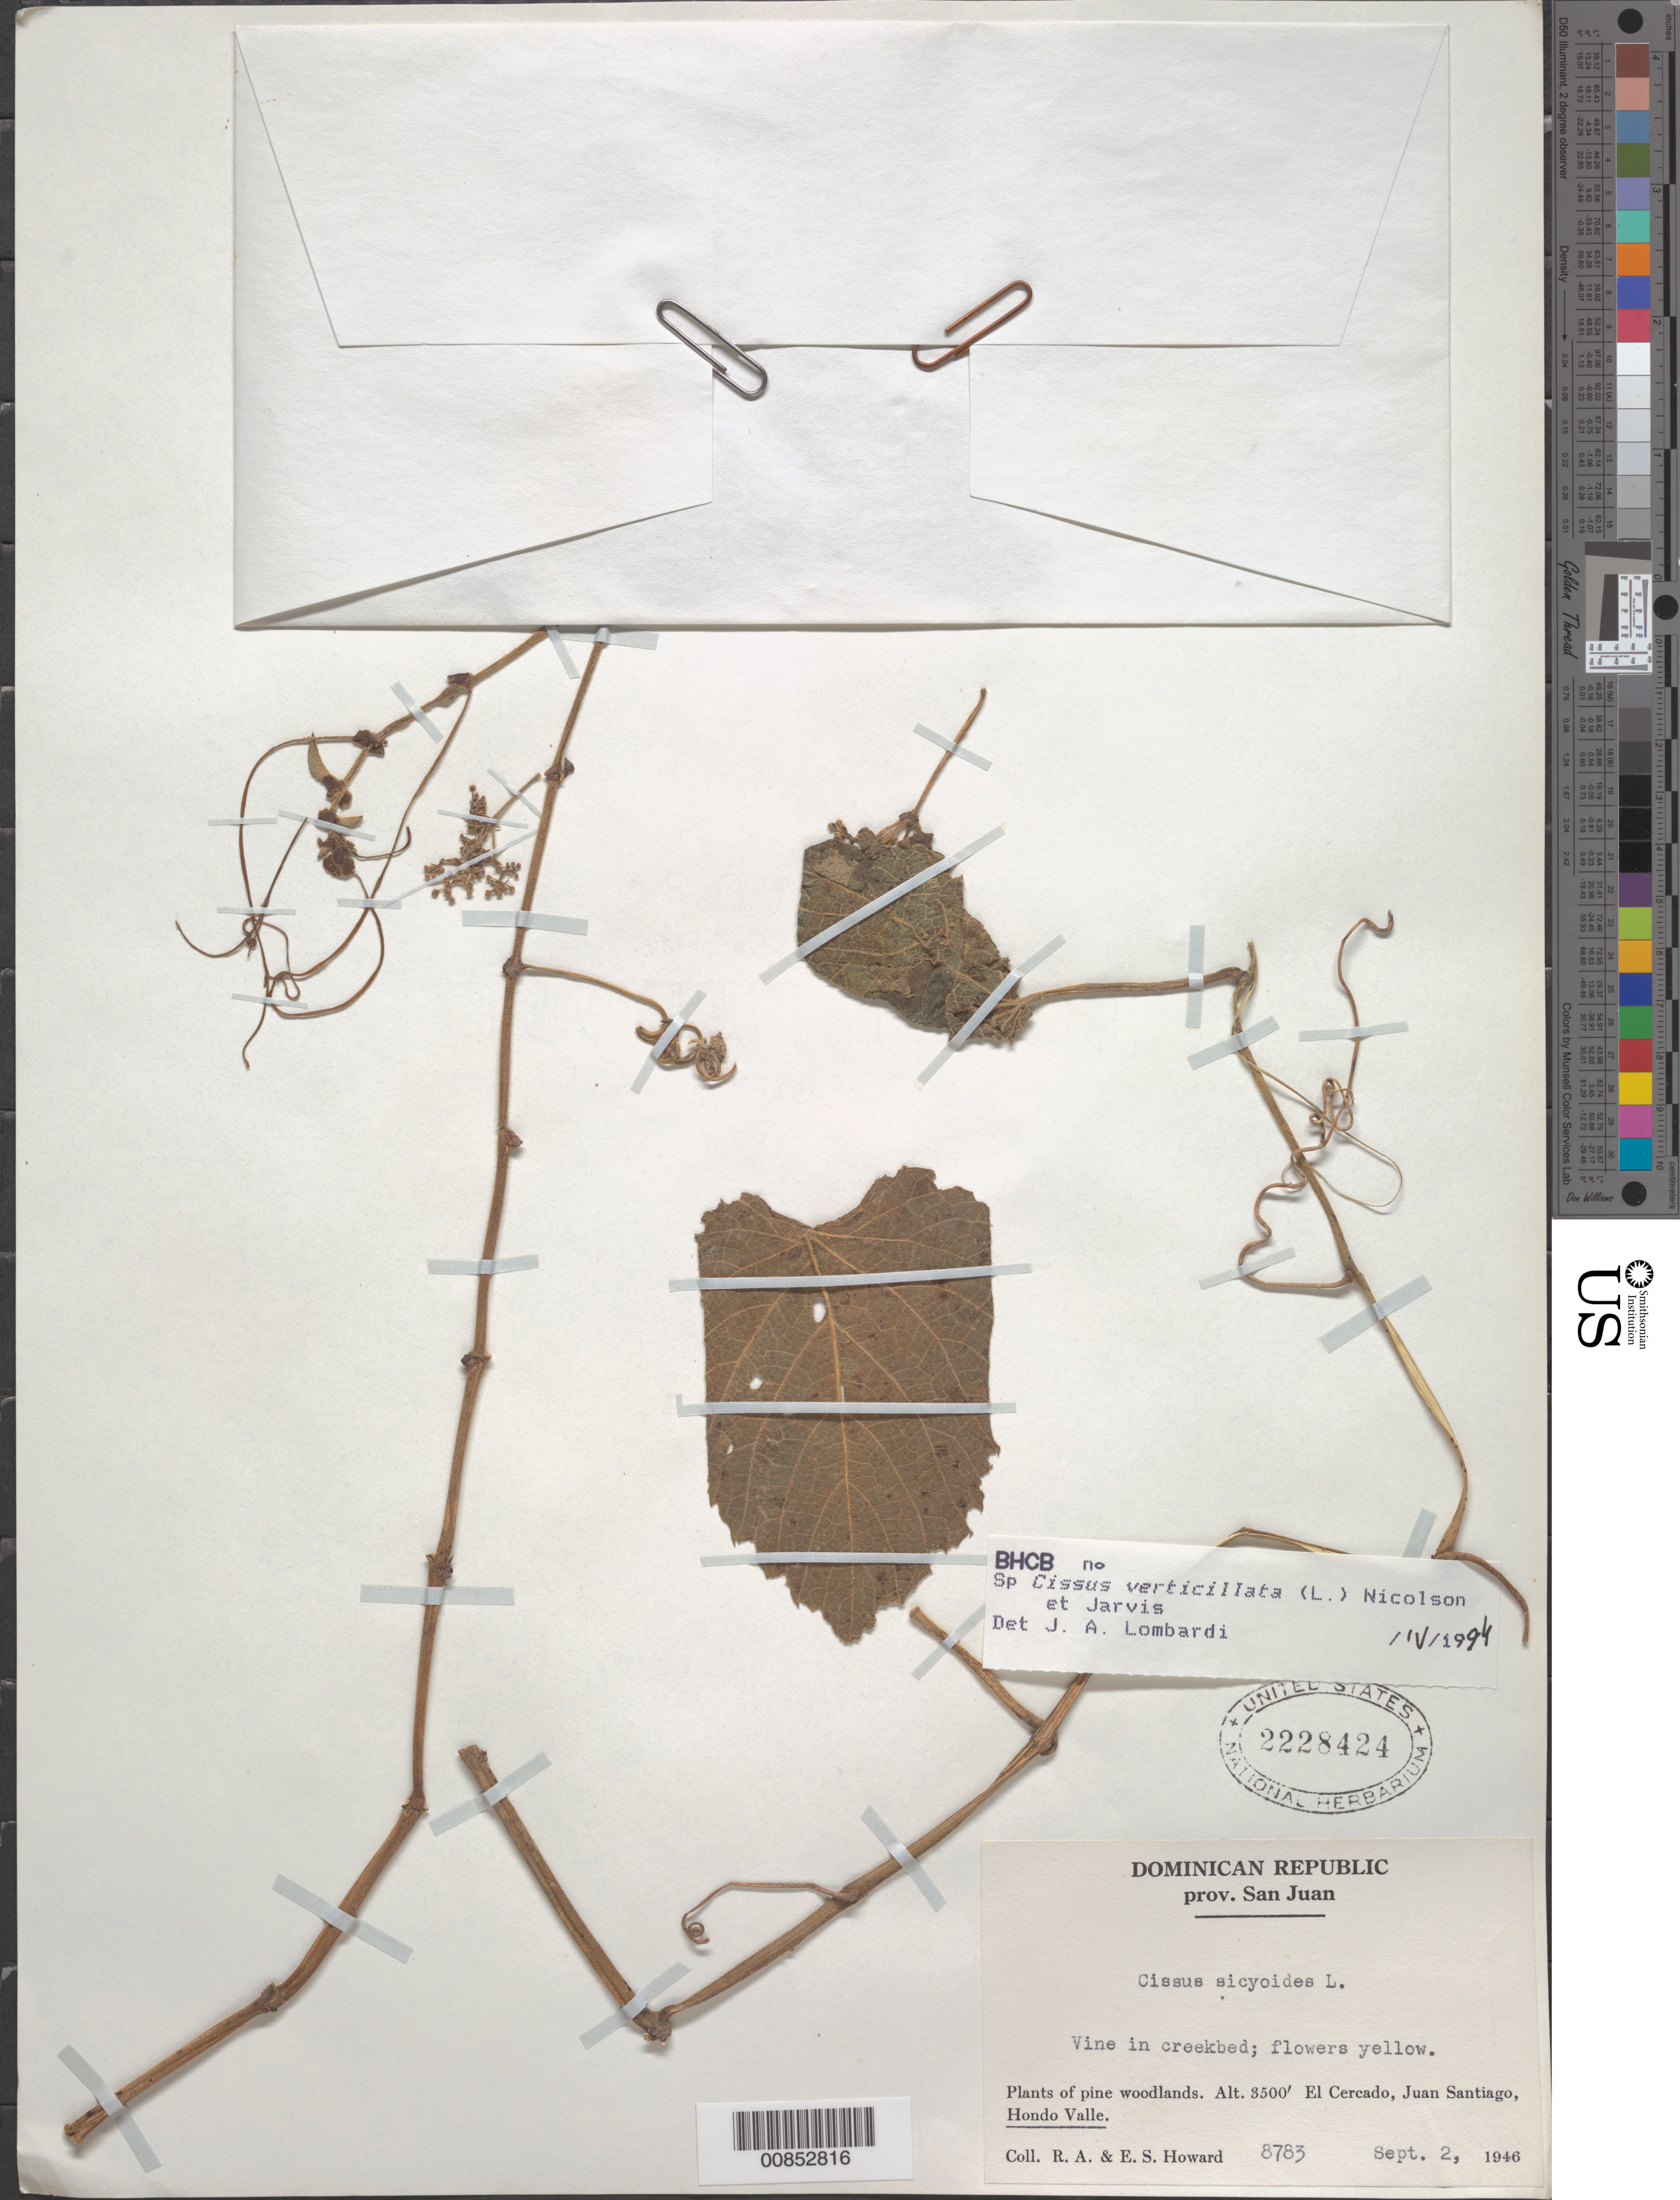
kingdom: Plantae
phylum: Tracheophyta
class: Magnoliopsida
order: Vitales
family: Vitaceae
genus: Cissus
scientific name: Cissus verticillata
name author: (L.) Nicolson & C.E. Jarvis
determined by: Lombardi, Julio A.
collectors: R. A. Howard & E. S. Howard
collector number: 8783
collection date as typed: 02 Sep 1946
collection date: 1946-09-02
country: Dominican Republic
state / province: San Juan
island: Hispaniola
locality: El Cercado, Juan Santiago, Hondo Valley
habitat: In creekbed of pine woodlands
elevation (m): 1067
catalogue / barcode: US 2228424